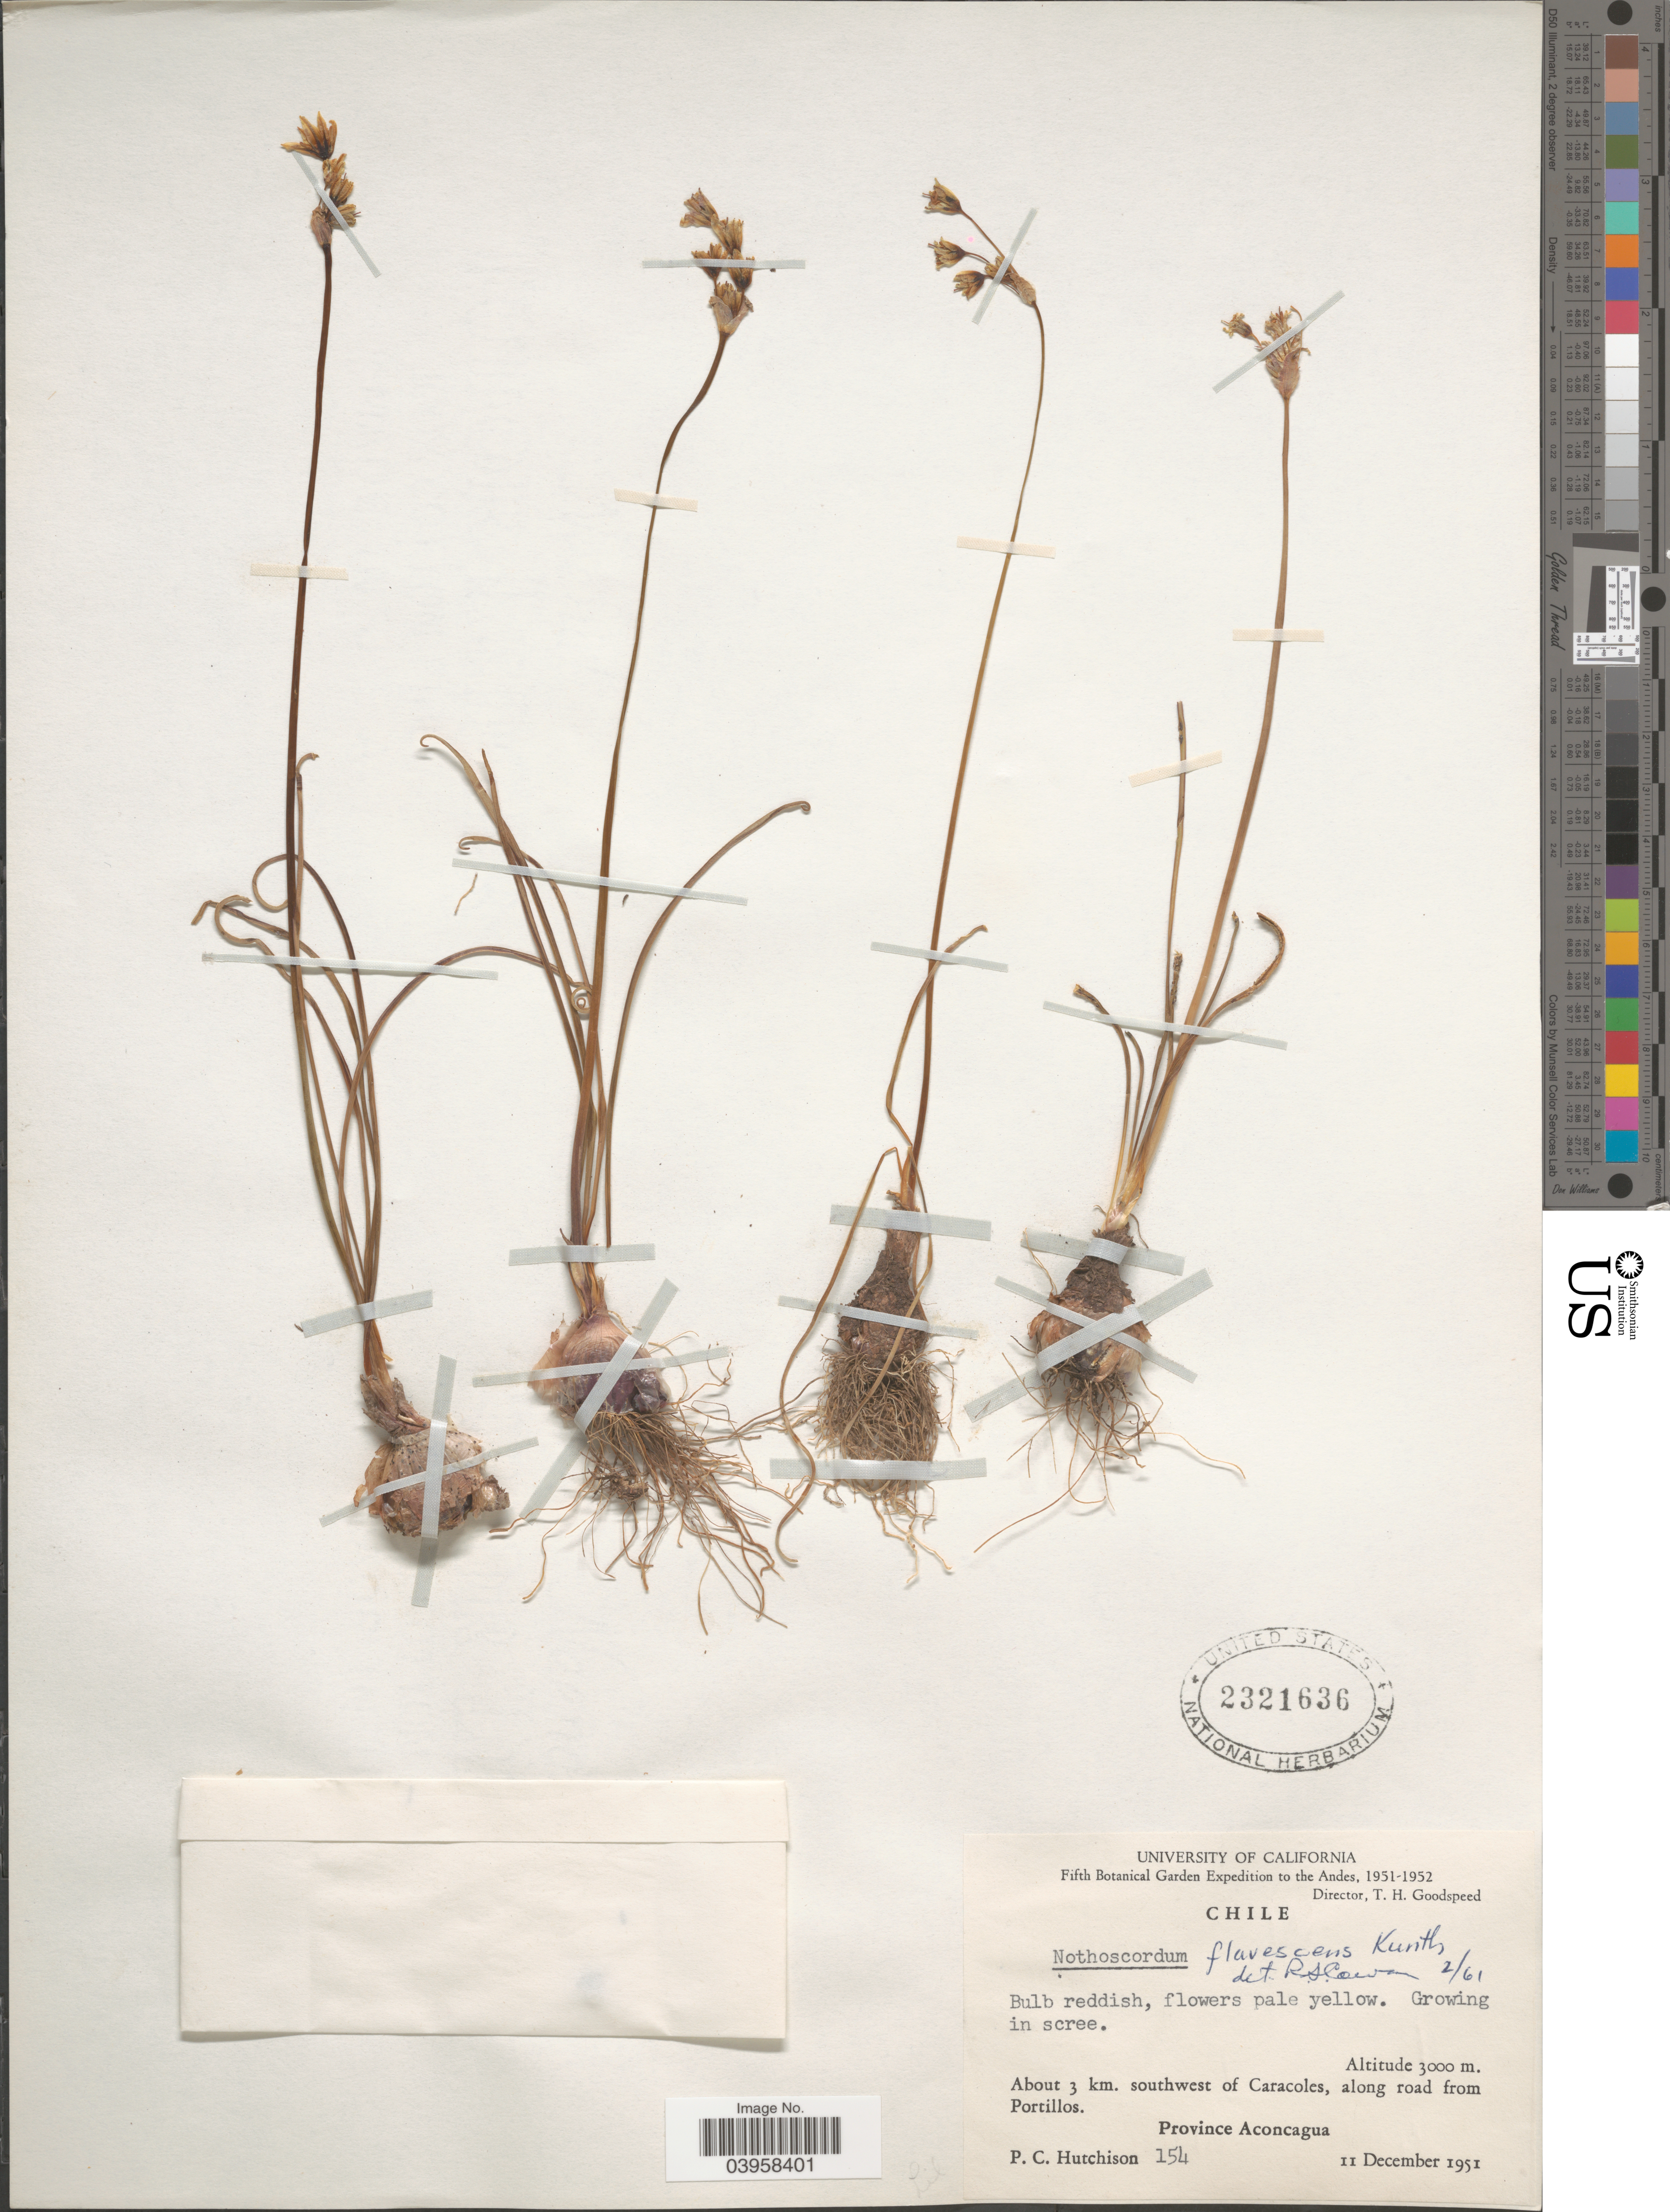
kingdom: Plantae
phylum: Tracheophyta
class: Liliopsida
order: Asparagales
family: Amaryllidaceae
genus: Nothoscordum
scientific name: Nothoscordum flavescens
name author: Kunth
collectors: P. C. Hutchison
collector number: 154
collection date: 1951-12-11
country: Chile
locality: The Andes. About 3 km. southwest of Caracoles, along road from Portillos. Province Aconcagua.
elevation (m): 3000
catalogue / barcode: US 2321636